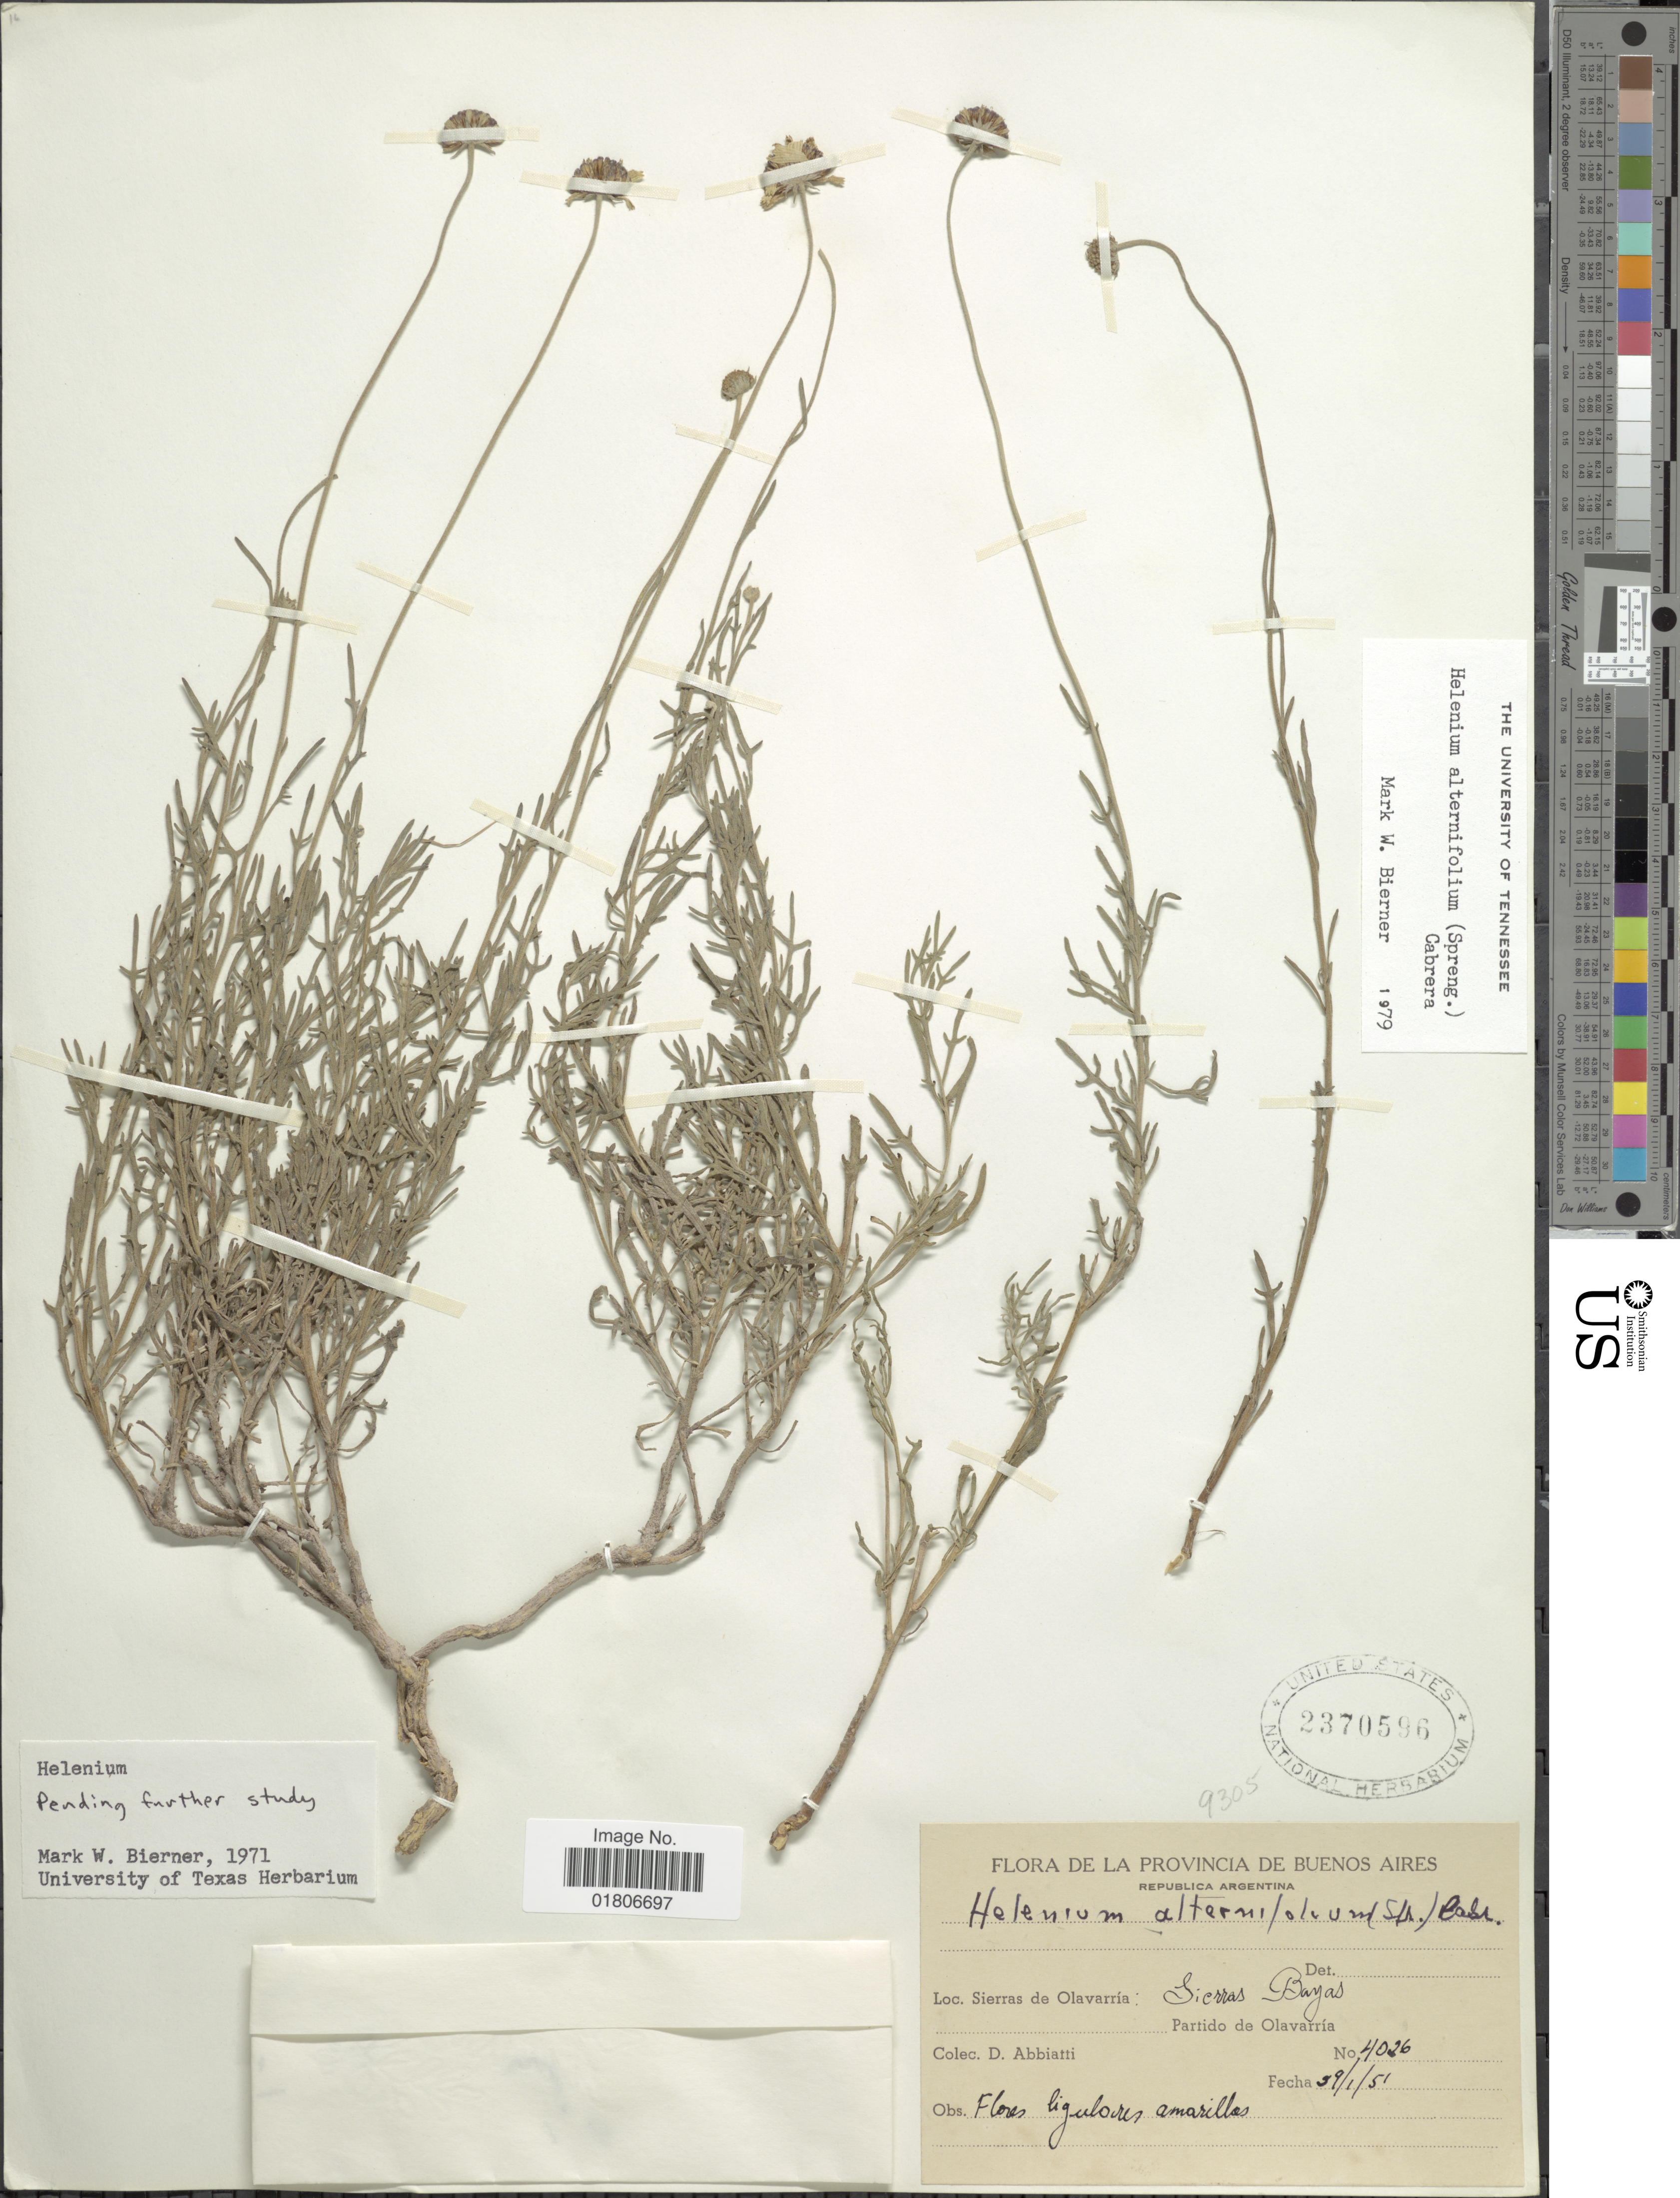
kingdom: Plantae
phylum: Tracheophyta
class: Magnoliopsida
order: Asterales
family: Asteraceae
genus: Helenium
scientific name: Helenium alternifolium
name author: (Spreng.) Cabrera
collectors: D. Abbiatti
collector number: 4026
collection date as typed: Transcribed d/m/y: 19/1/51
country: Argentina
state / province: Buenos Aires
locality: Sierras de Olavarría: Sierras Bayas. Partido de Olavarría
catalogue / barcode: US 2370596